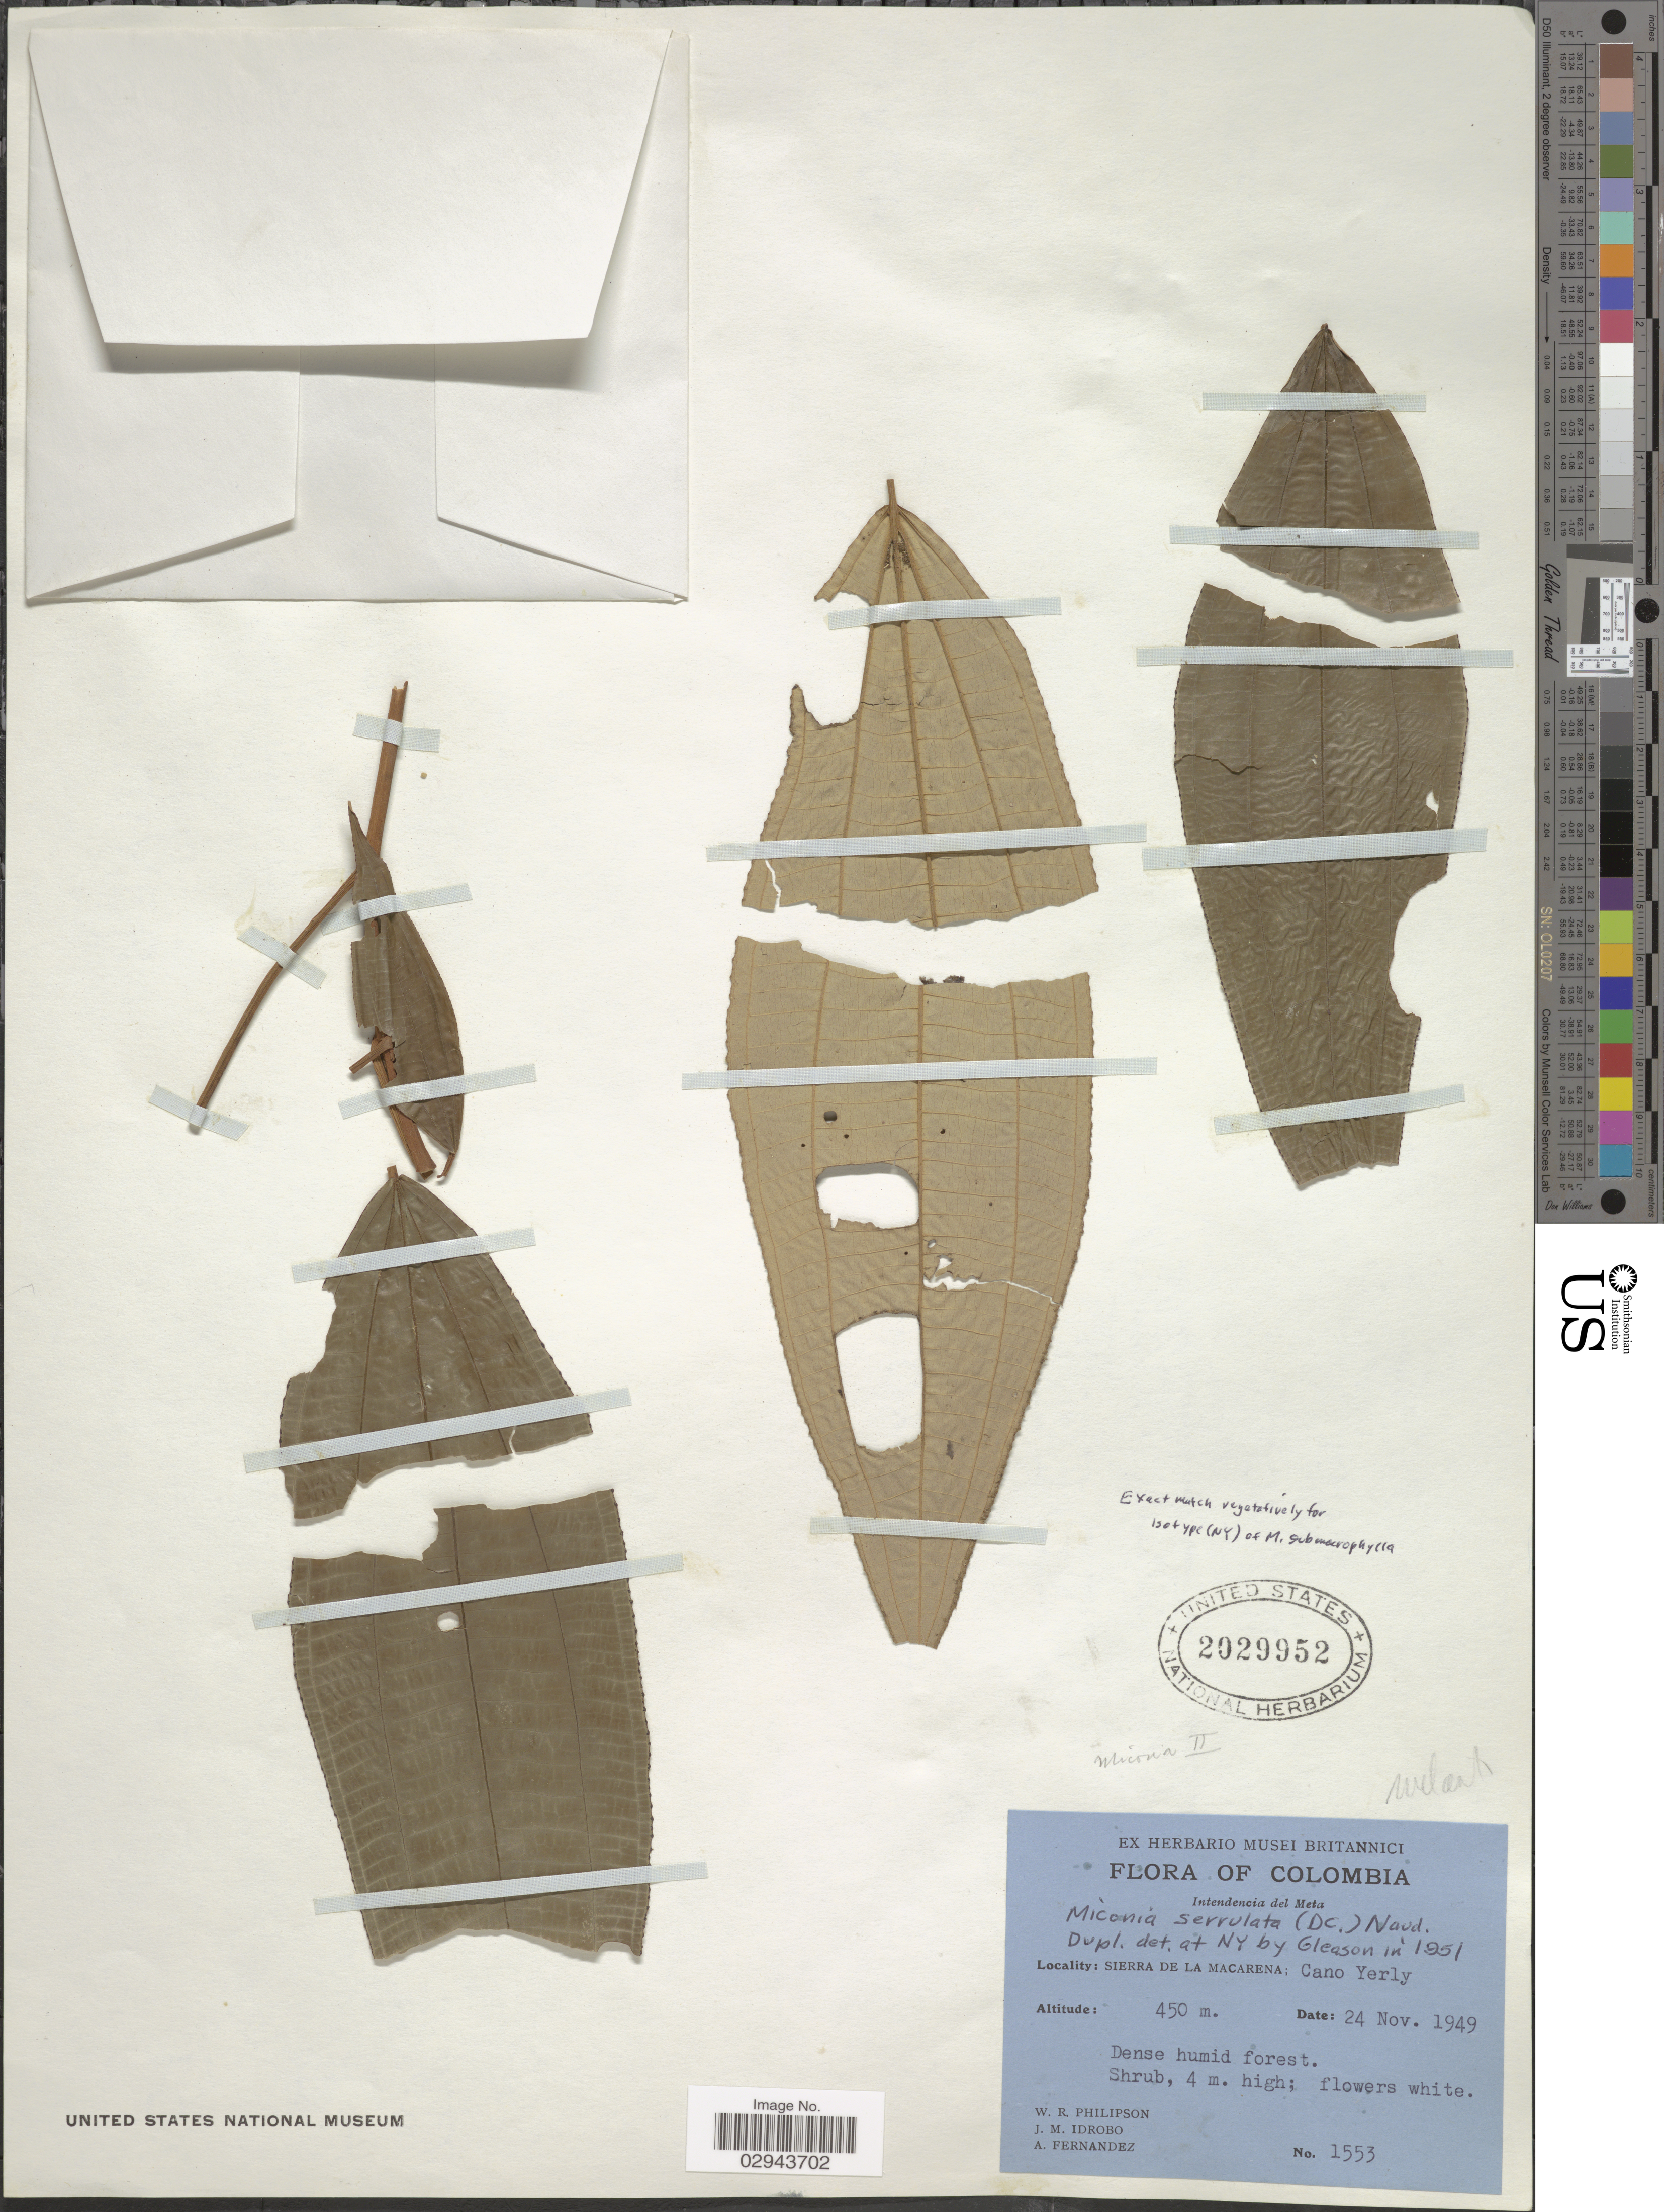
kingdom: Plantae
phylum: Tracheophyta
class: Magnoliopsida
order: Myrtales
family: Melastomataceae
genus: Miconia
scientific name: Miconia submacrophylla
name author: Gleason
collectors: W. R. Philipson, J. M. Idrobo & A. Fernandez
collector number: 1553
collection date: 1949-11-24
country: Colombia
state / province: Meta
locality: Intendencia del Meta. Sierra de la Macarena; Cano Yerly.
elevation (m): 450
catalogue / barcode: US 2029952